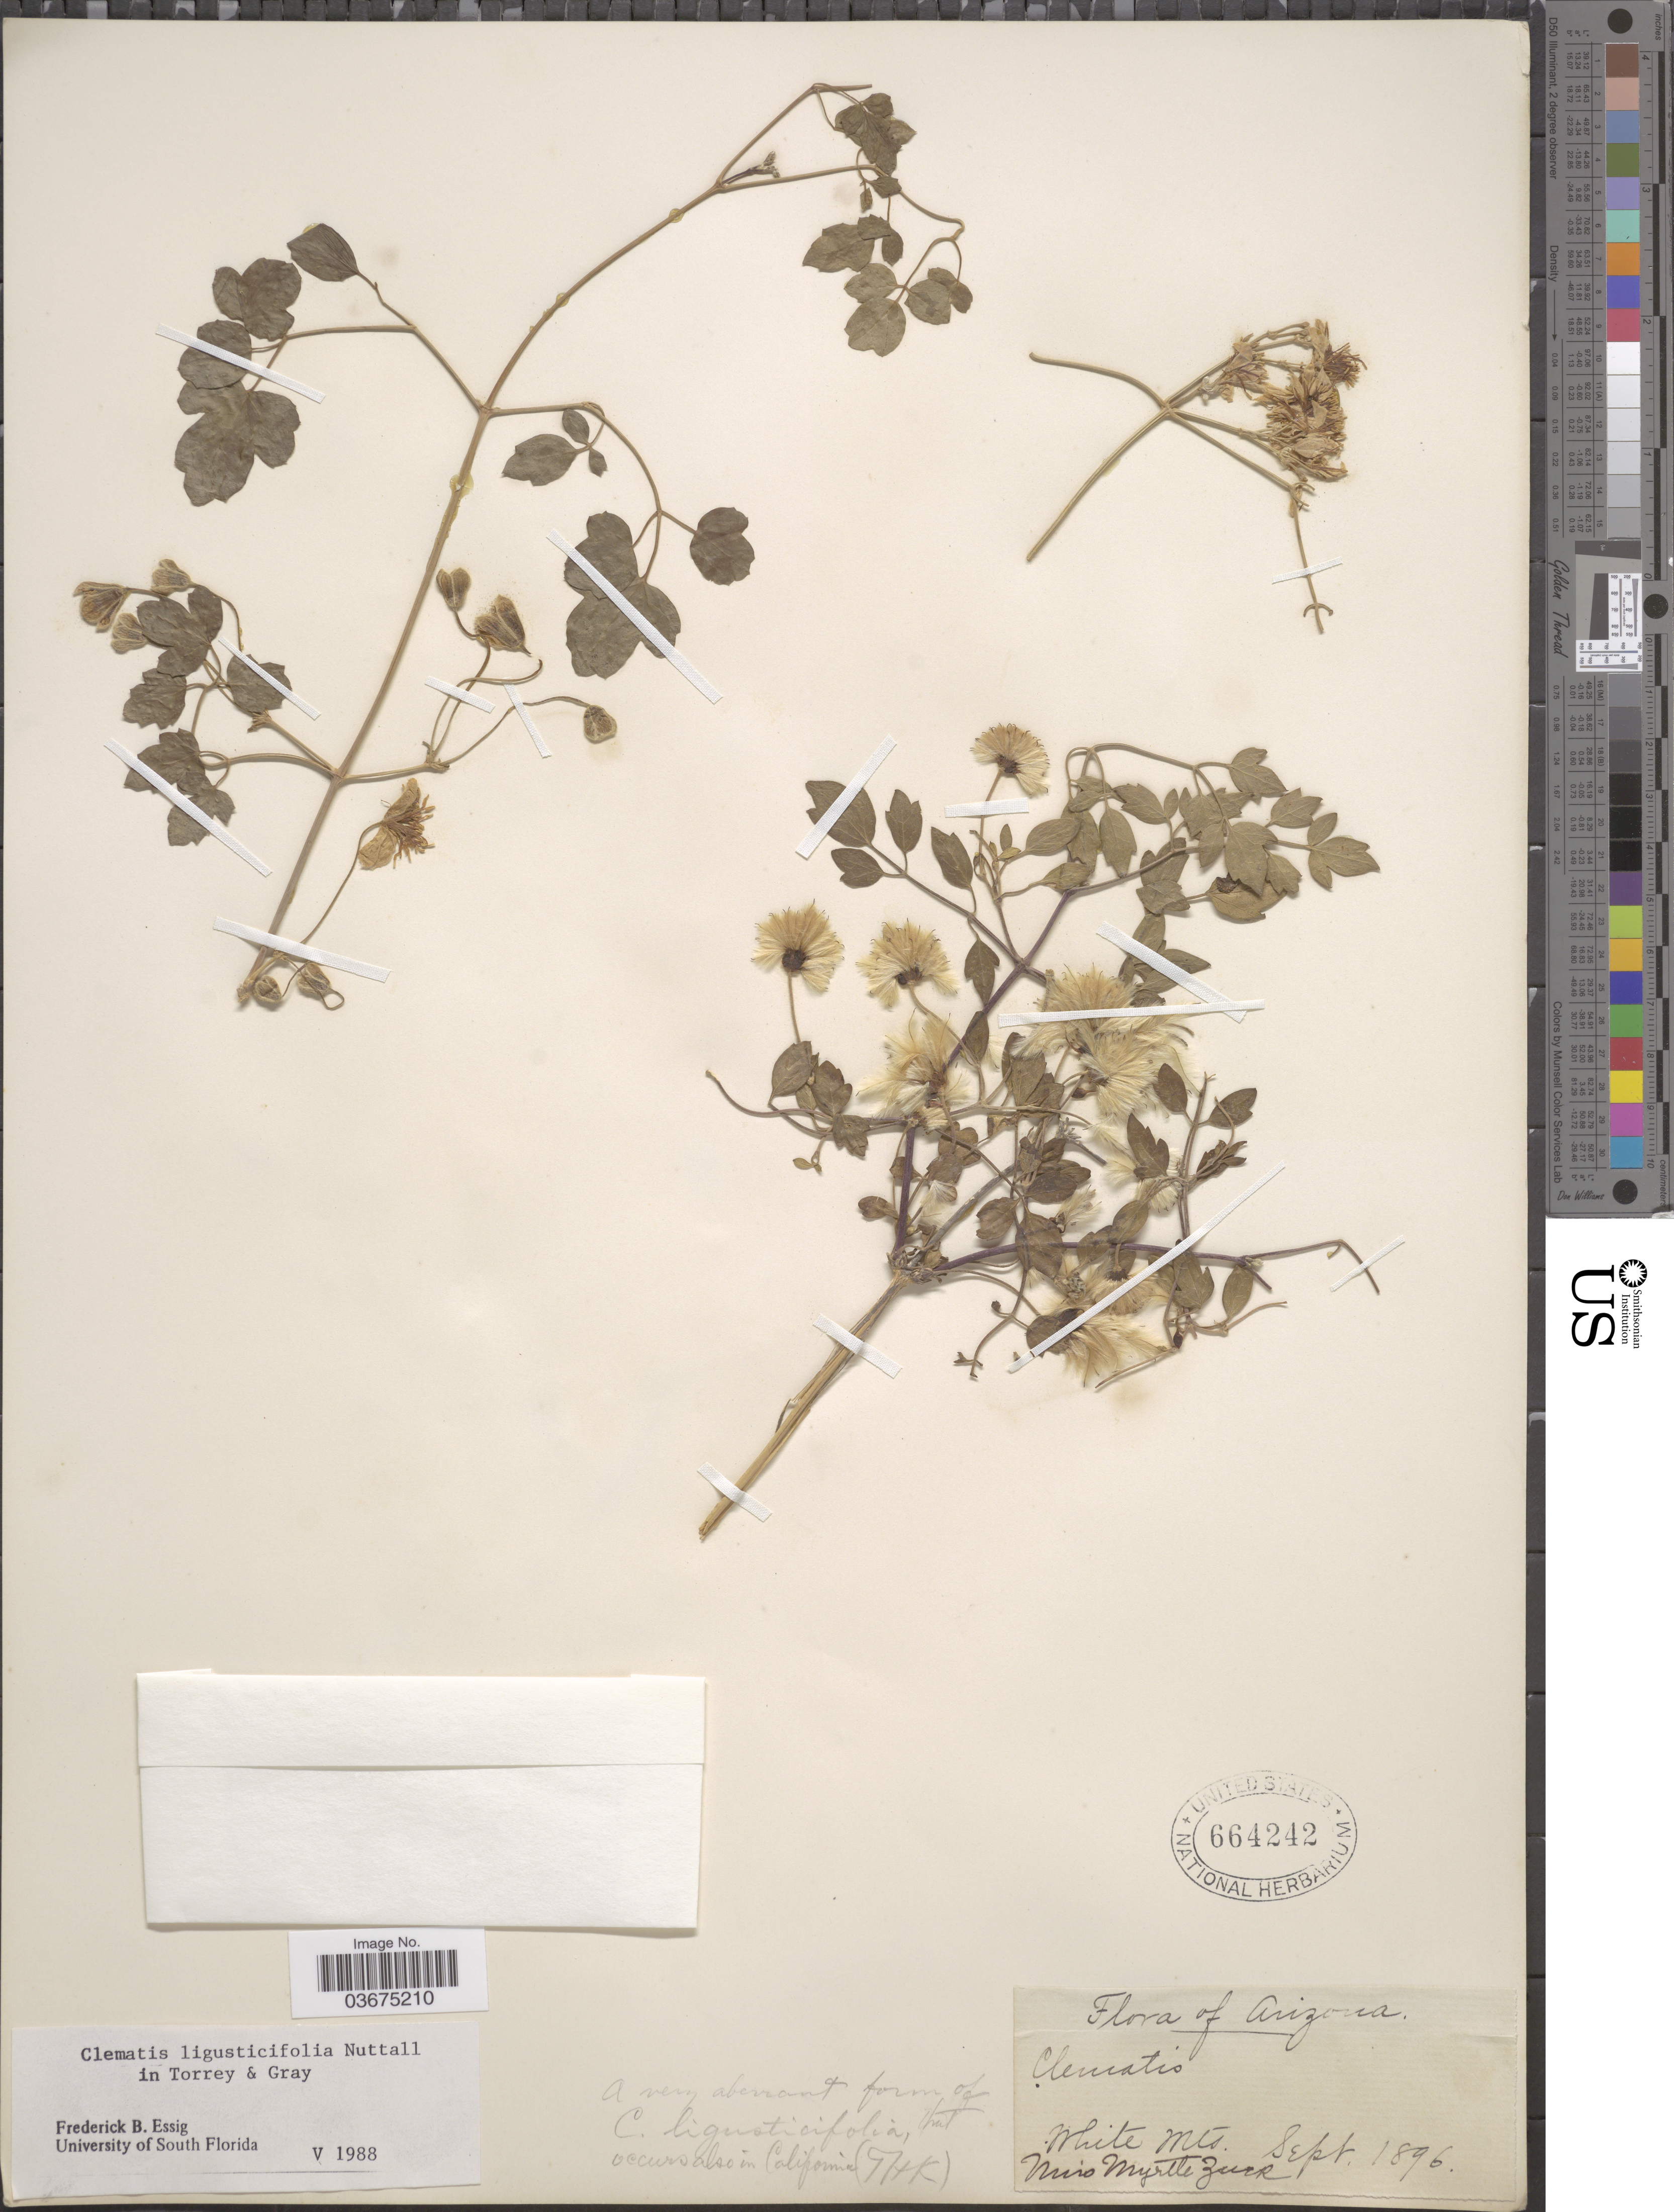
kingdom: Plantae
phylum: Tracheophyta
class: Magnoliopsida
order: Ranunculales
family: Ranunculaceae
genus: Clematis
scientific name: Clematis ligusticifolia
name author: Nutt.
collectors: M. Zuck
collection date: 1896-09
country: United States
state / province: Arizona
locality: White Mts.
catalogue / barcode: US 664242